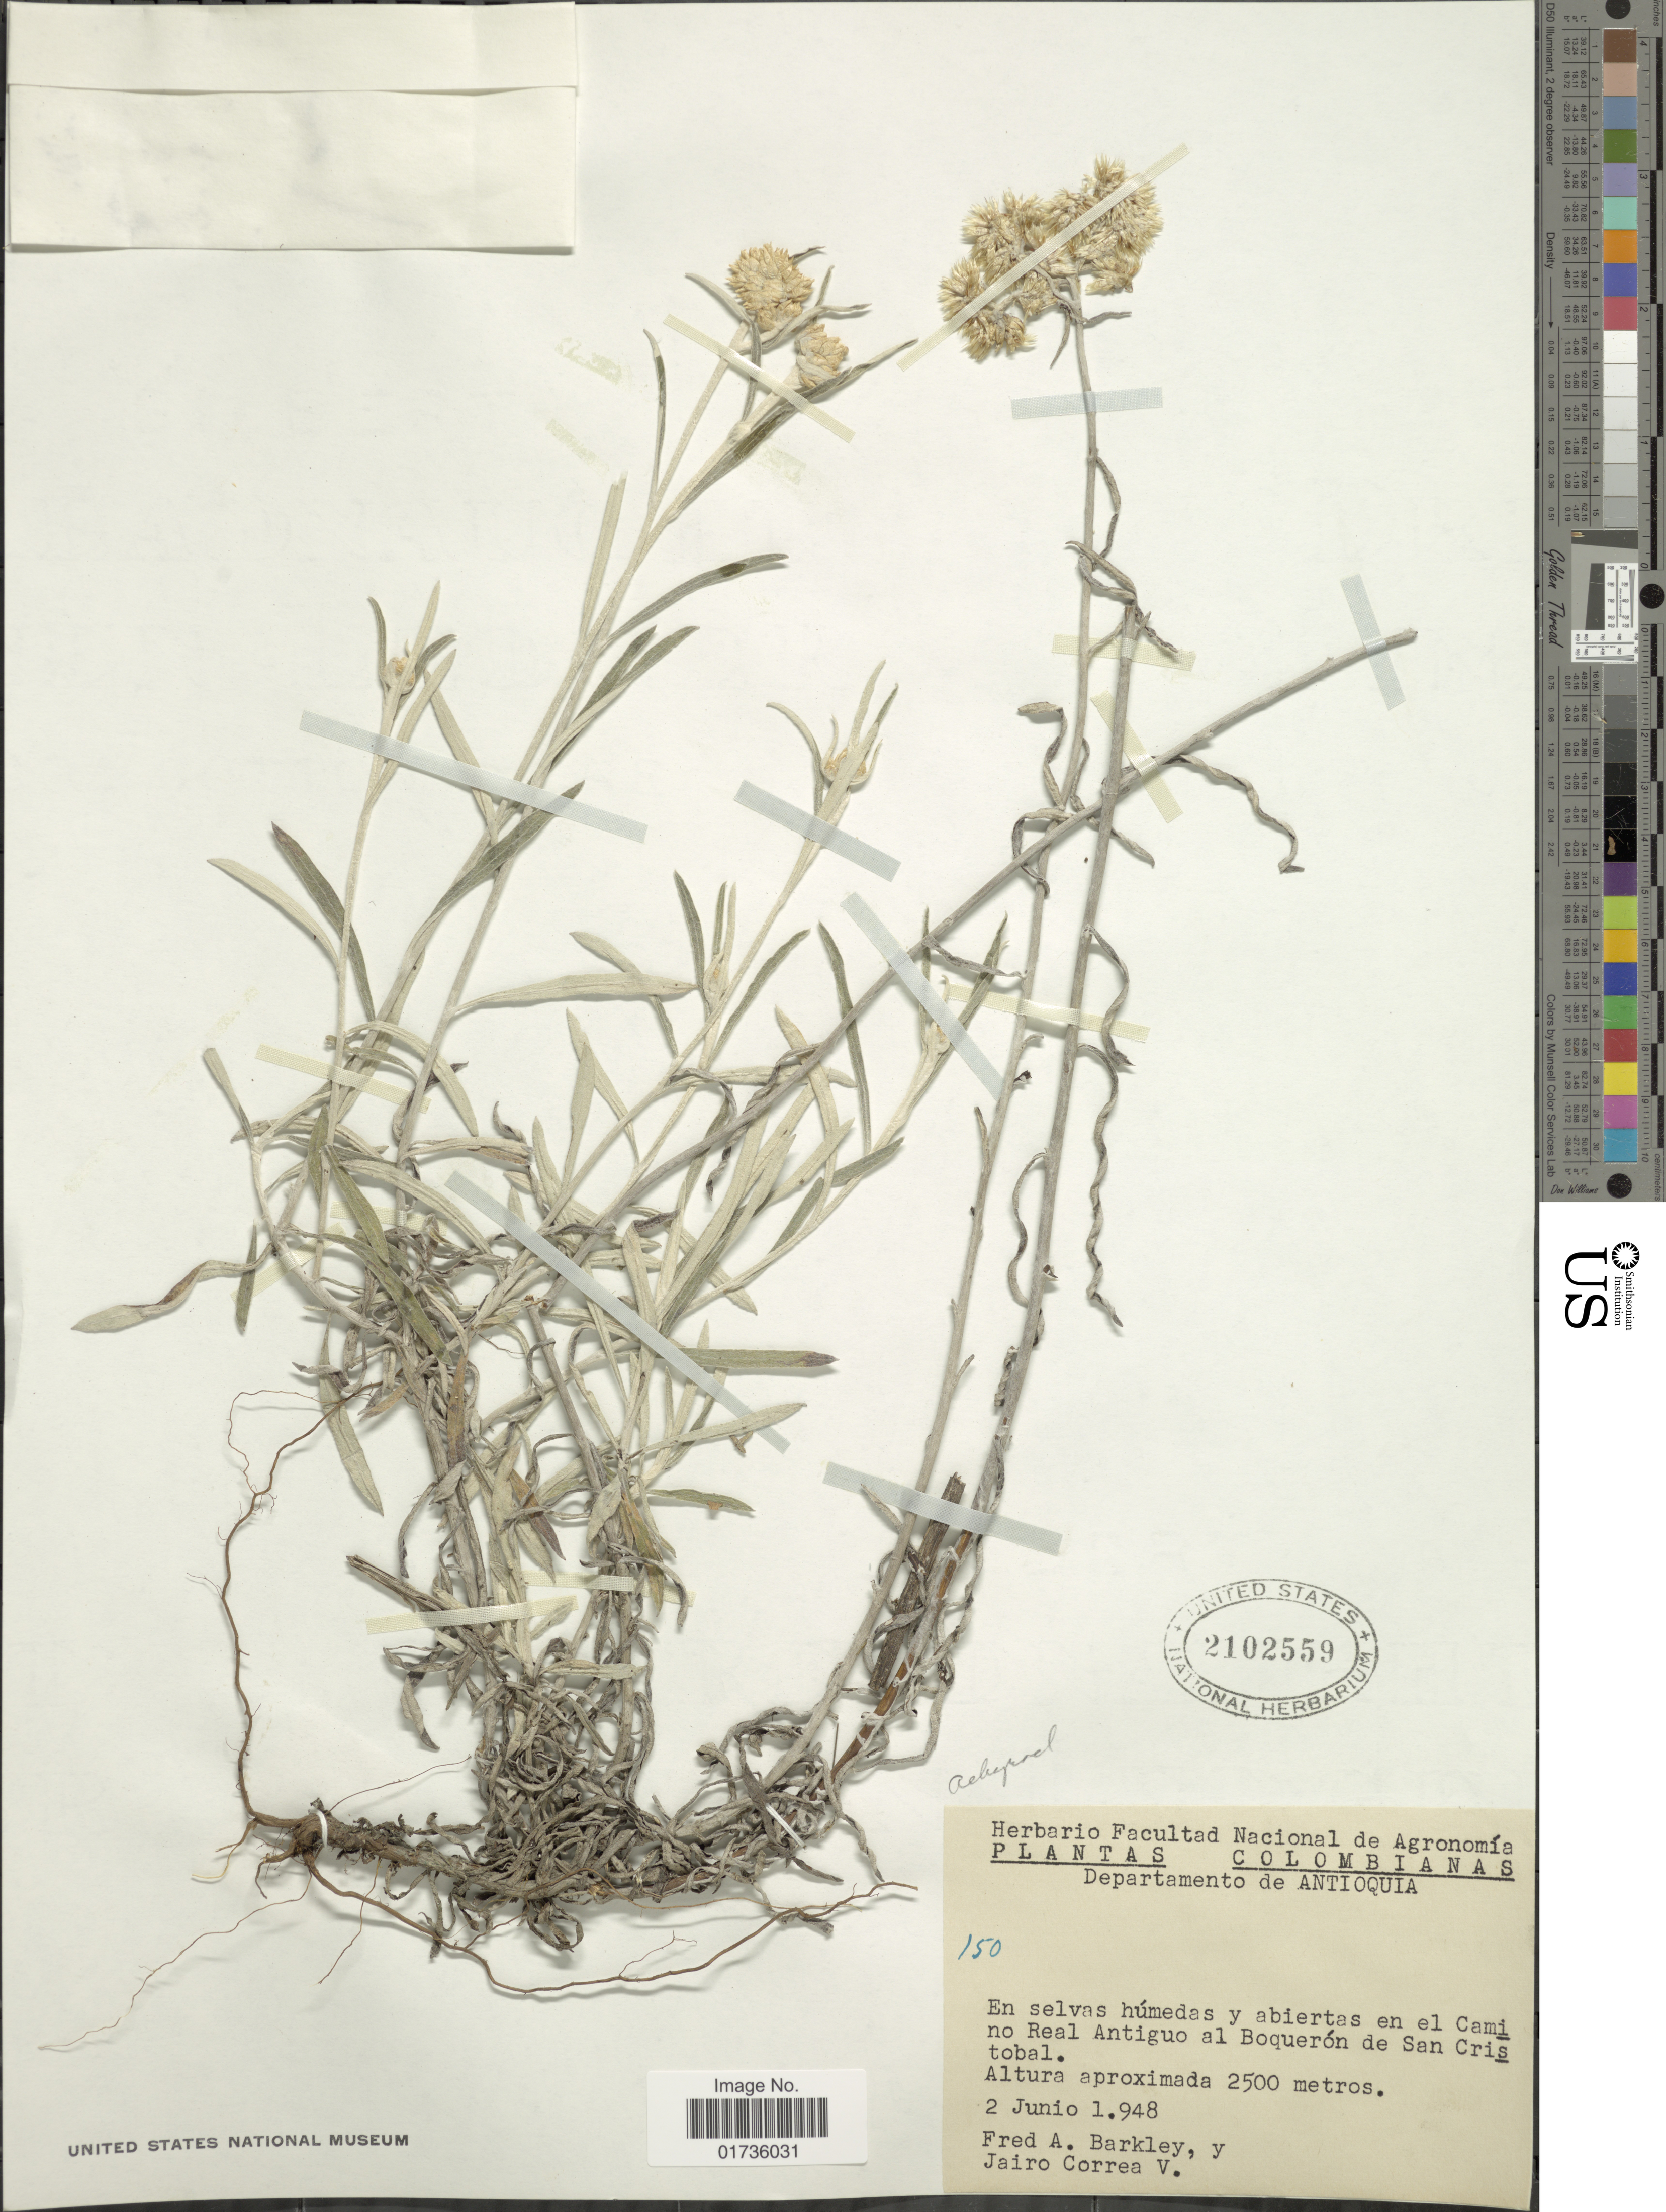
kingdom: Plantae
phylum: Tracheophyta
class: Magnoliopsida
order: Asterales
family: Asteraceae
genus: Achyrocline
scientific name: Achyrocline sp.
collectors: F. A. Barkley & J. Correa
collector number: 150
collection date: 1948-06-02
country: Colombia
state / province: Antioquia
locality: En selvas húmedas y abiertas en el Camino Real Antiguo al Boquerón de San Crsitobal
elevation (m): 2500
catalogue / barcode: US 2102559